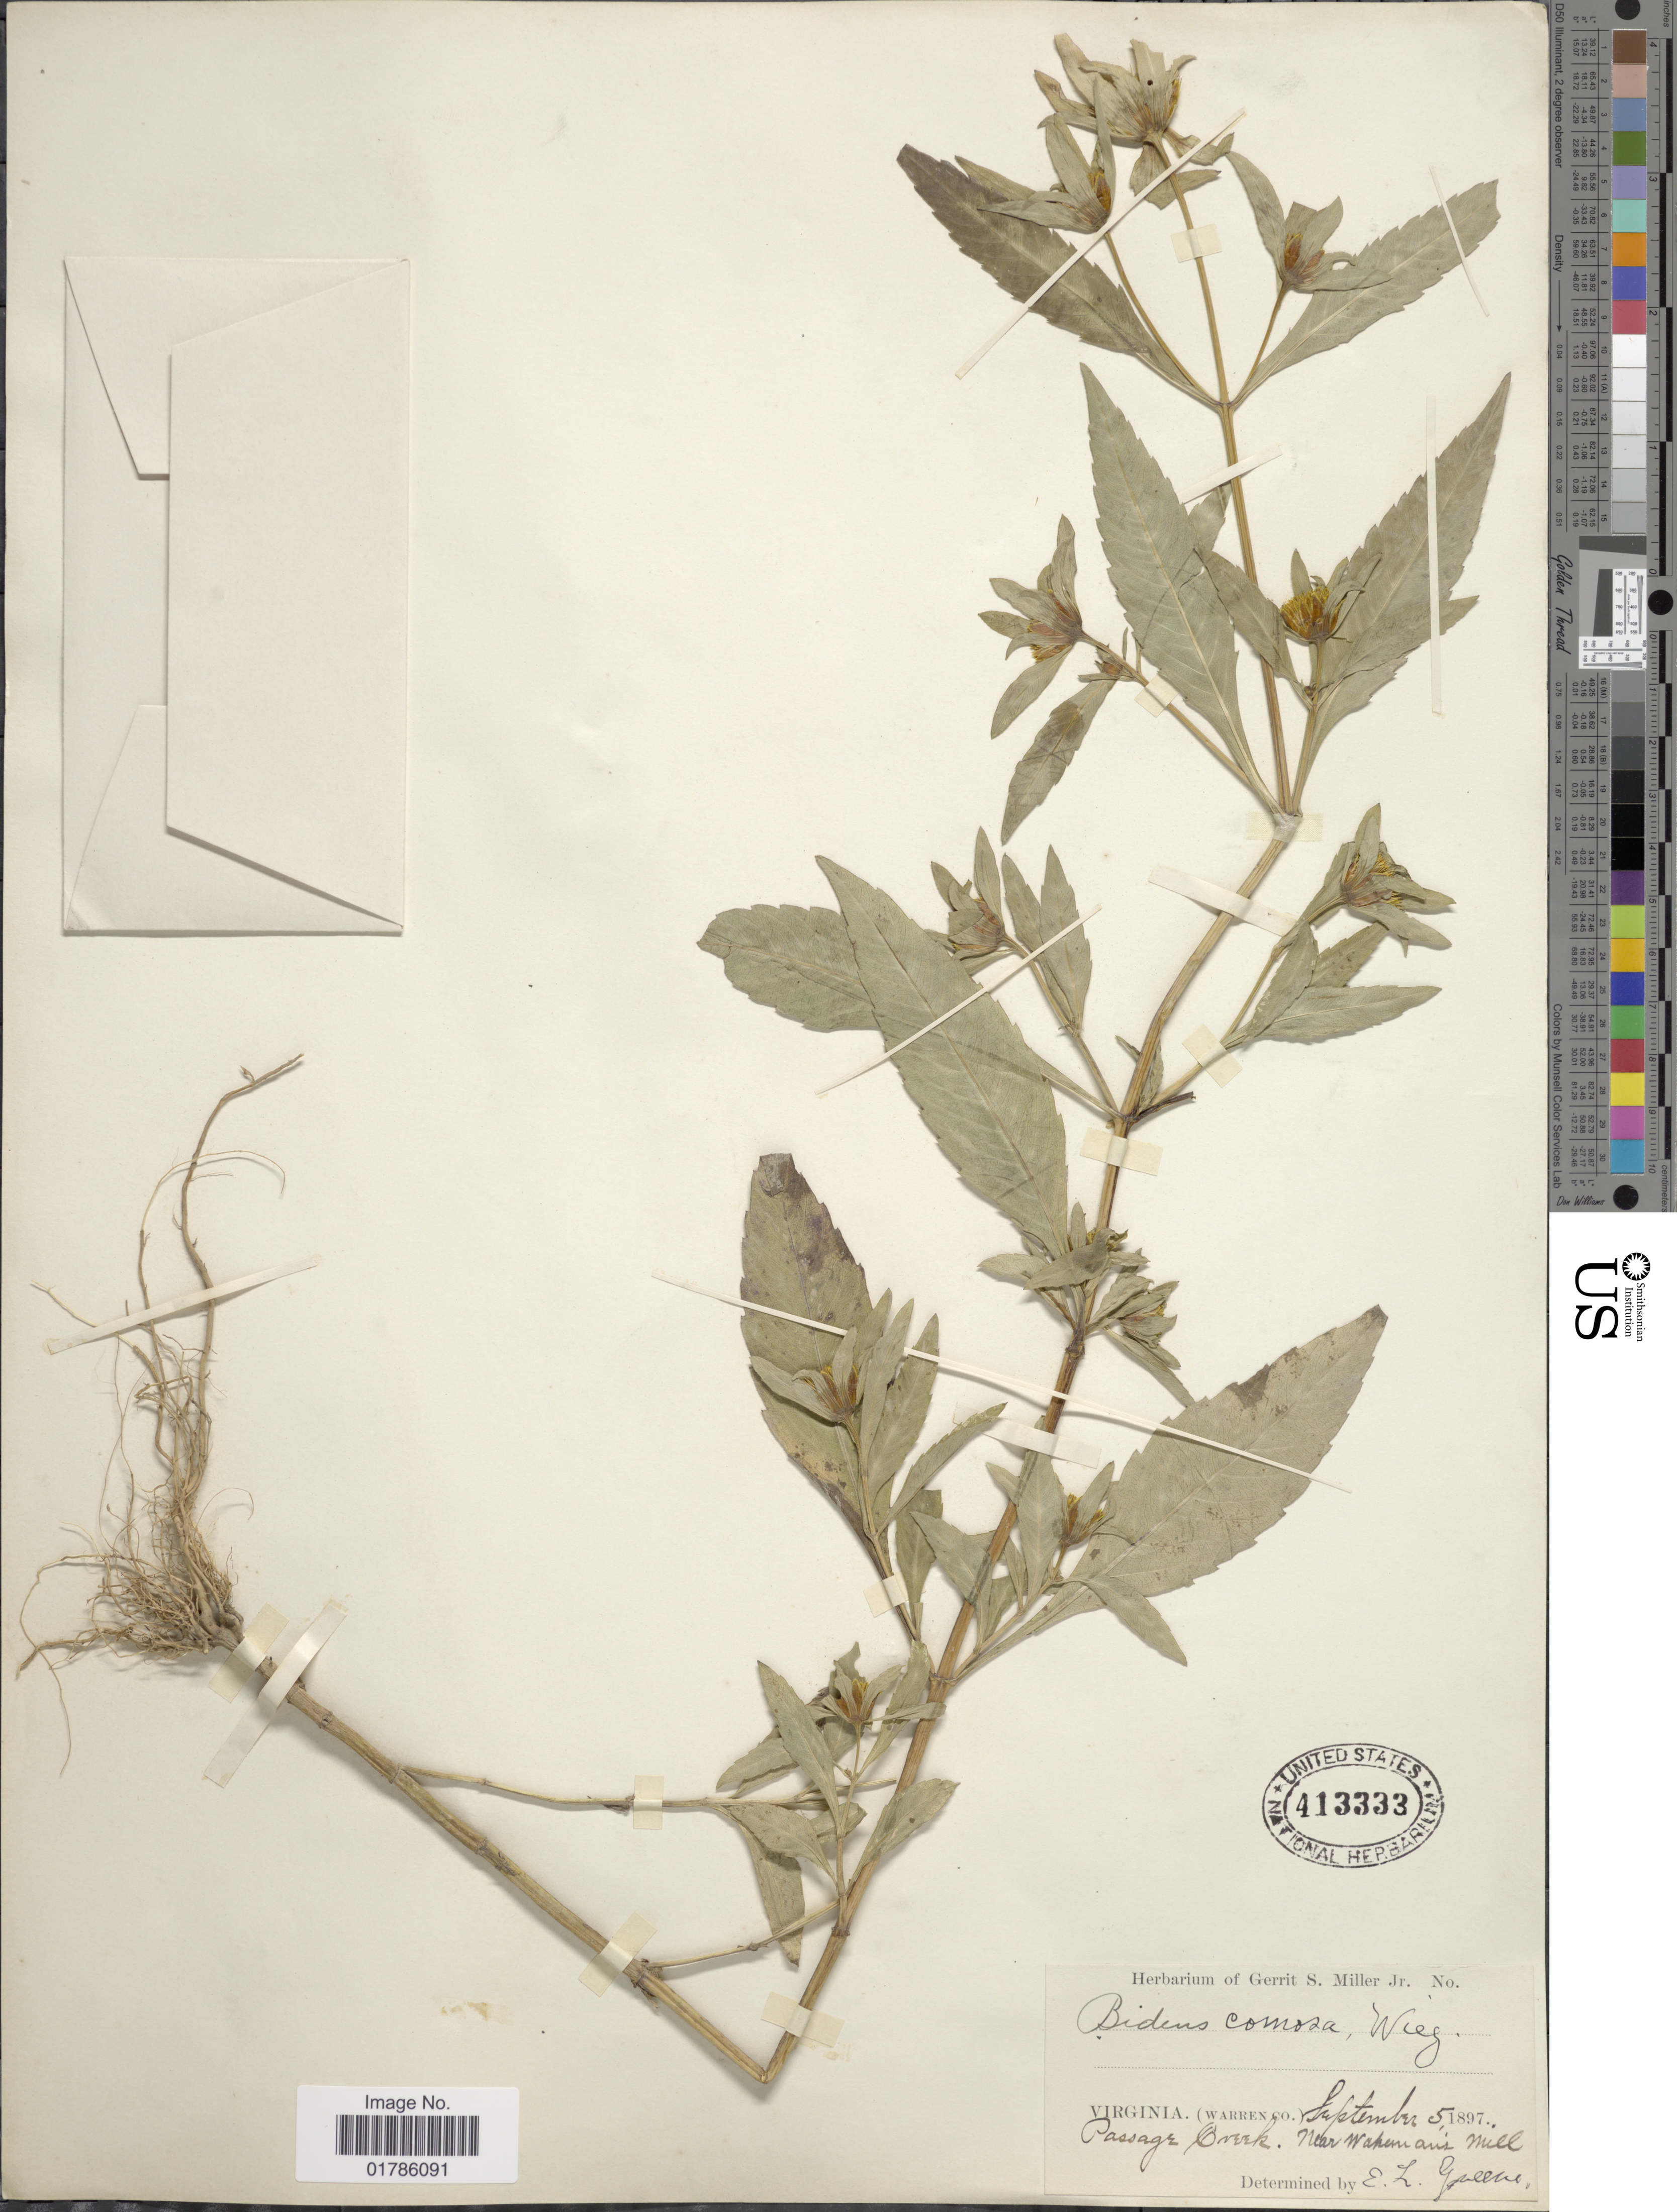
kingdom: Plantae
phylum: Tracheophyta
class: Magnoliopsida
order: Asterales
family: Asteraceae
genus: Bidens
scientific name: Bidens comosa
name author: (A. Gray) Wiegand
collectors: ex herb. Gerrit S. Miller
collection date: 1897-09-05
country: United States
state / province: Virginia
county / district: Warren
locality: Passage Creek, near Wakeman's Mill.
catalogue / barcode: US 413333